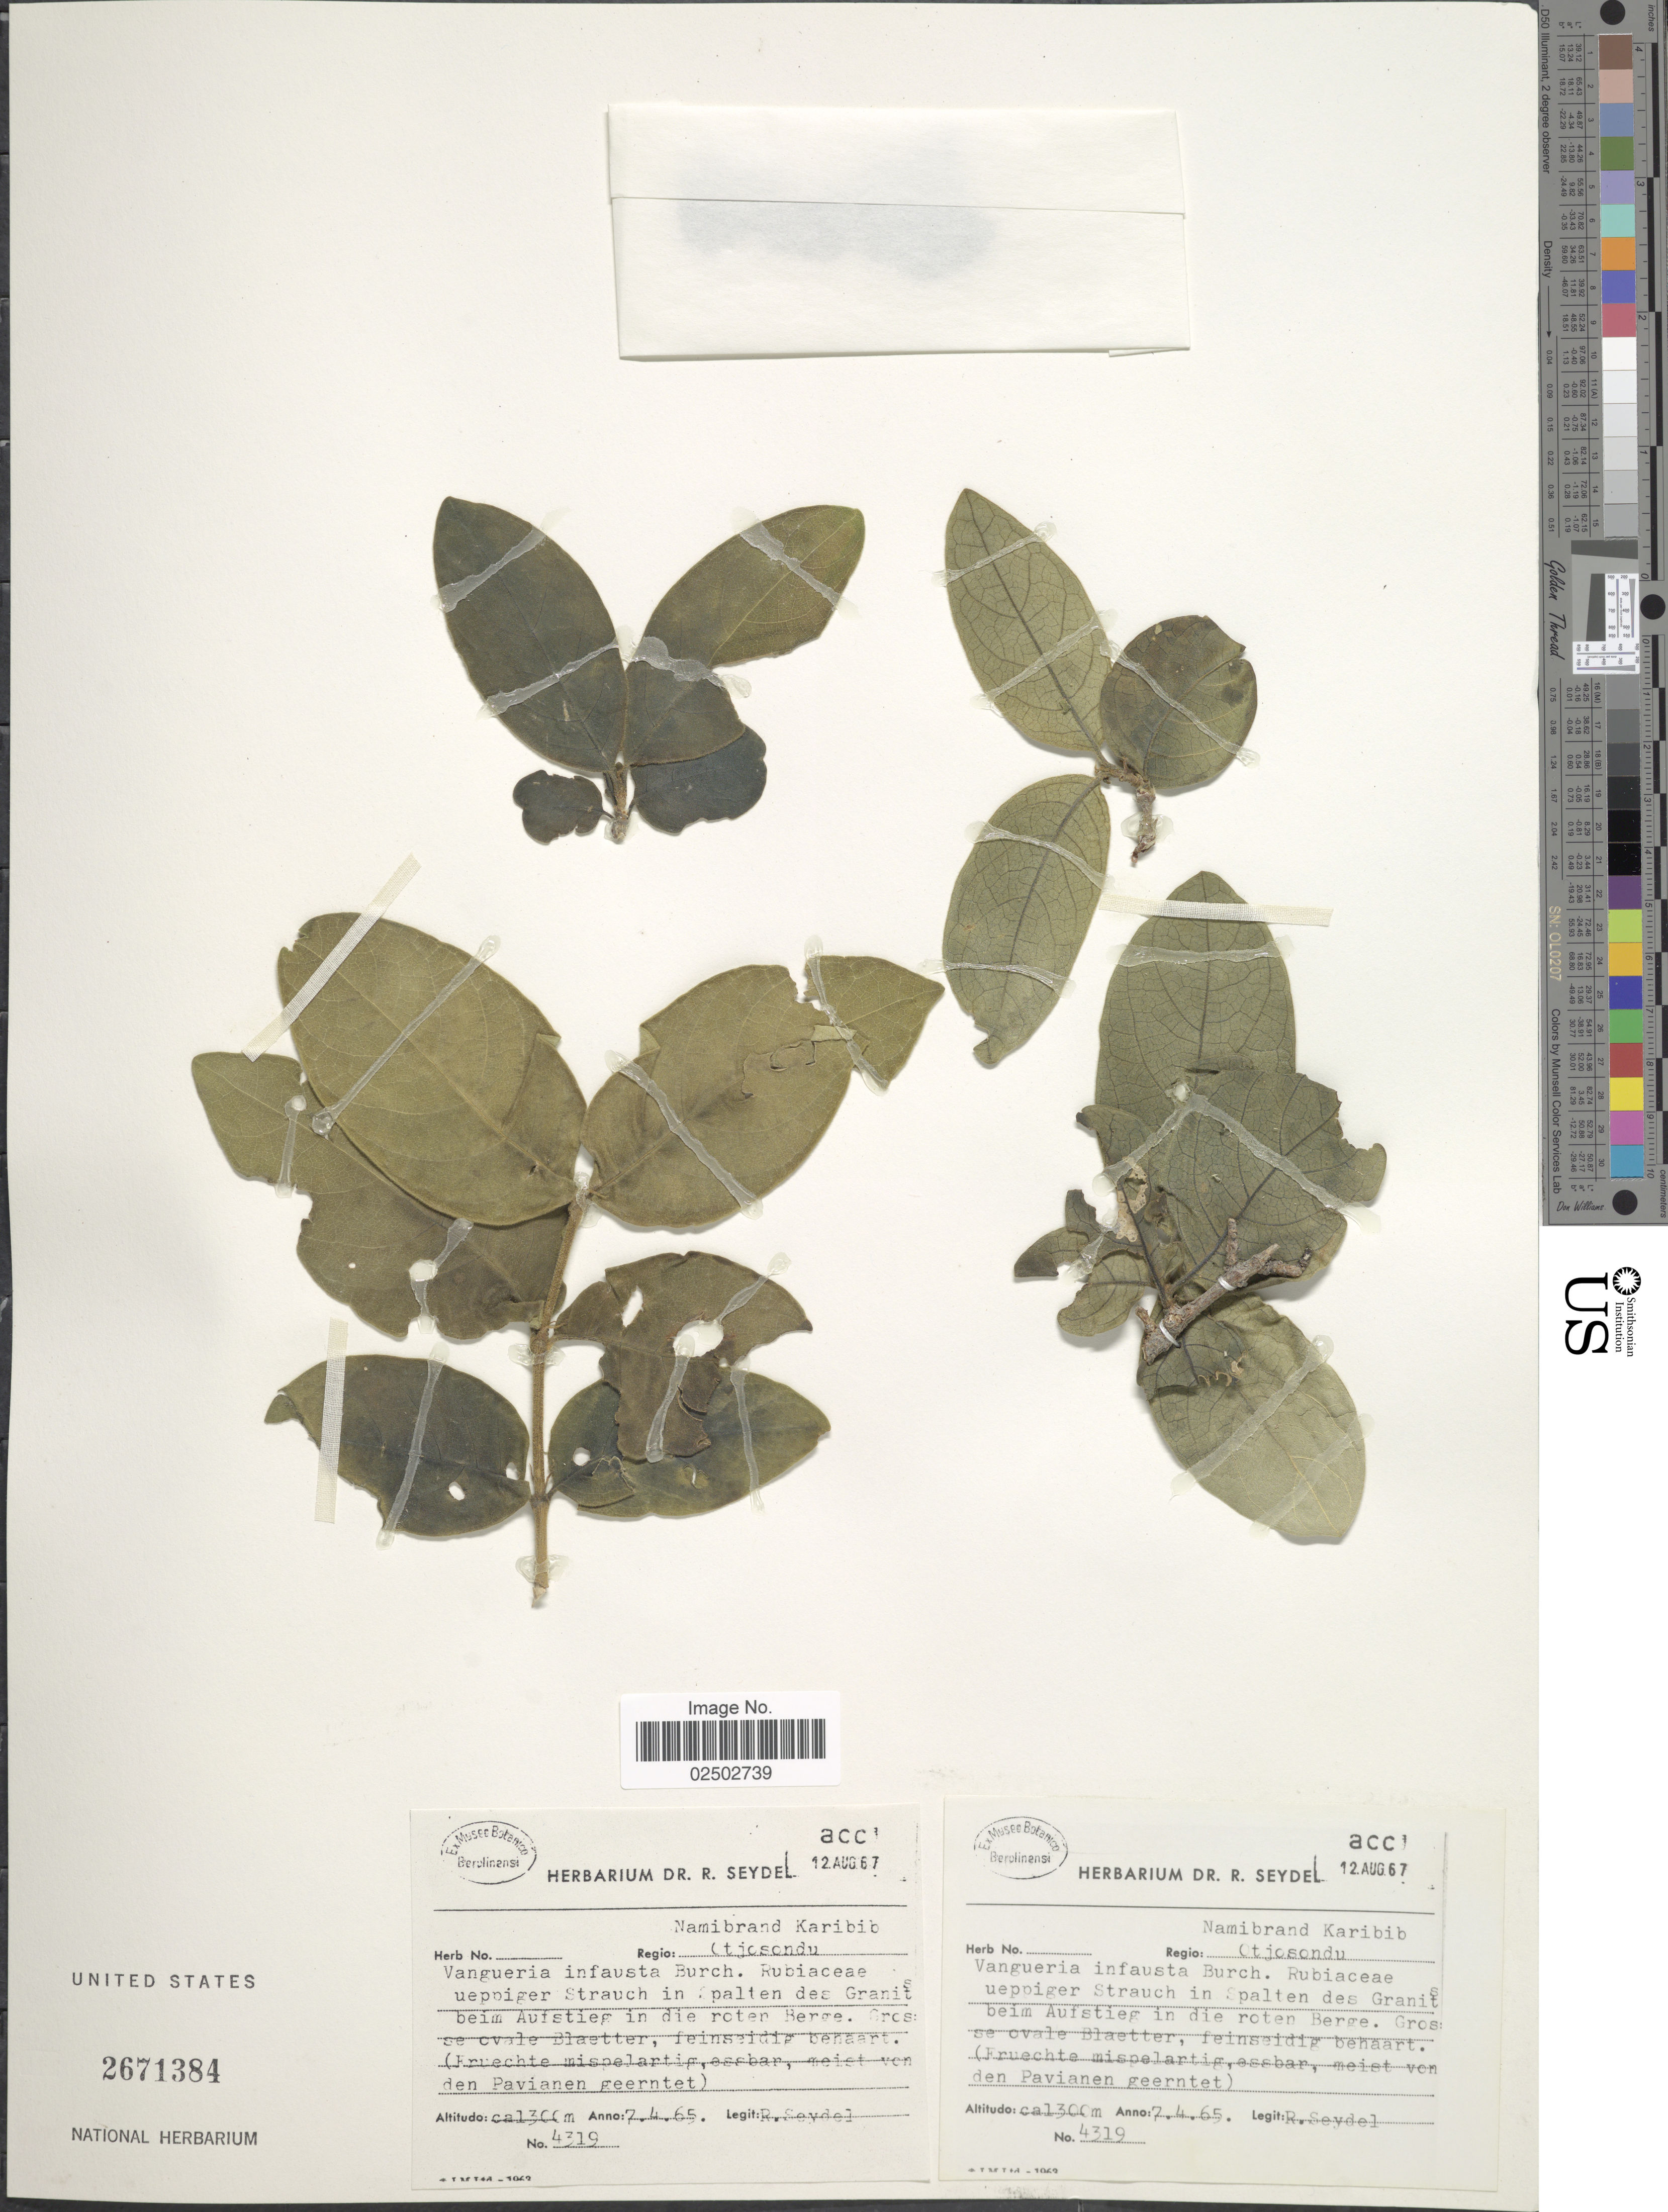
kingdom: Plantae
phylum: Tracheophyta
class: Magnoliopsida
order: Gentianales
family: Rubiaceae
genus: Vangueria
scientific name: Vangueria infausta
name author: D.G. Burch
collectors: R. Seydel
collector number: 4319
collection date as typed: Transcribed d/m/y: 7/4/65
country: Namibia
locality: Namibrand Karibib Otjosondu, Strauc in Spalten des Granits beim Aufstieg in die roten Berge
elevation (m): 1300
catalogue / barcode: US 2671384